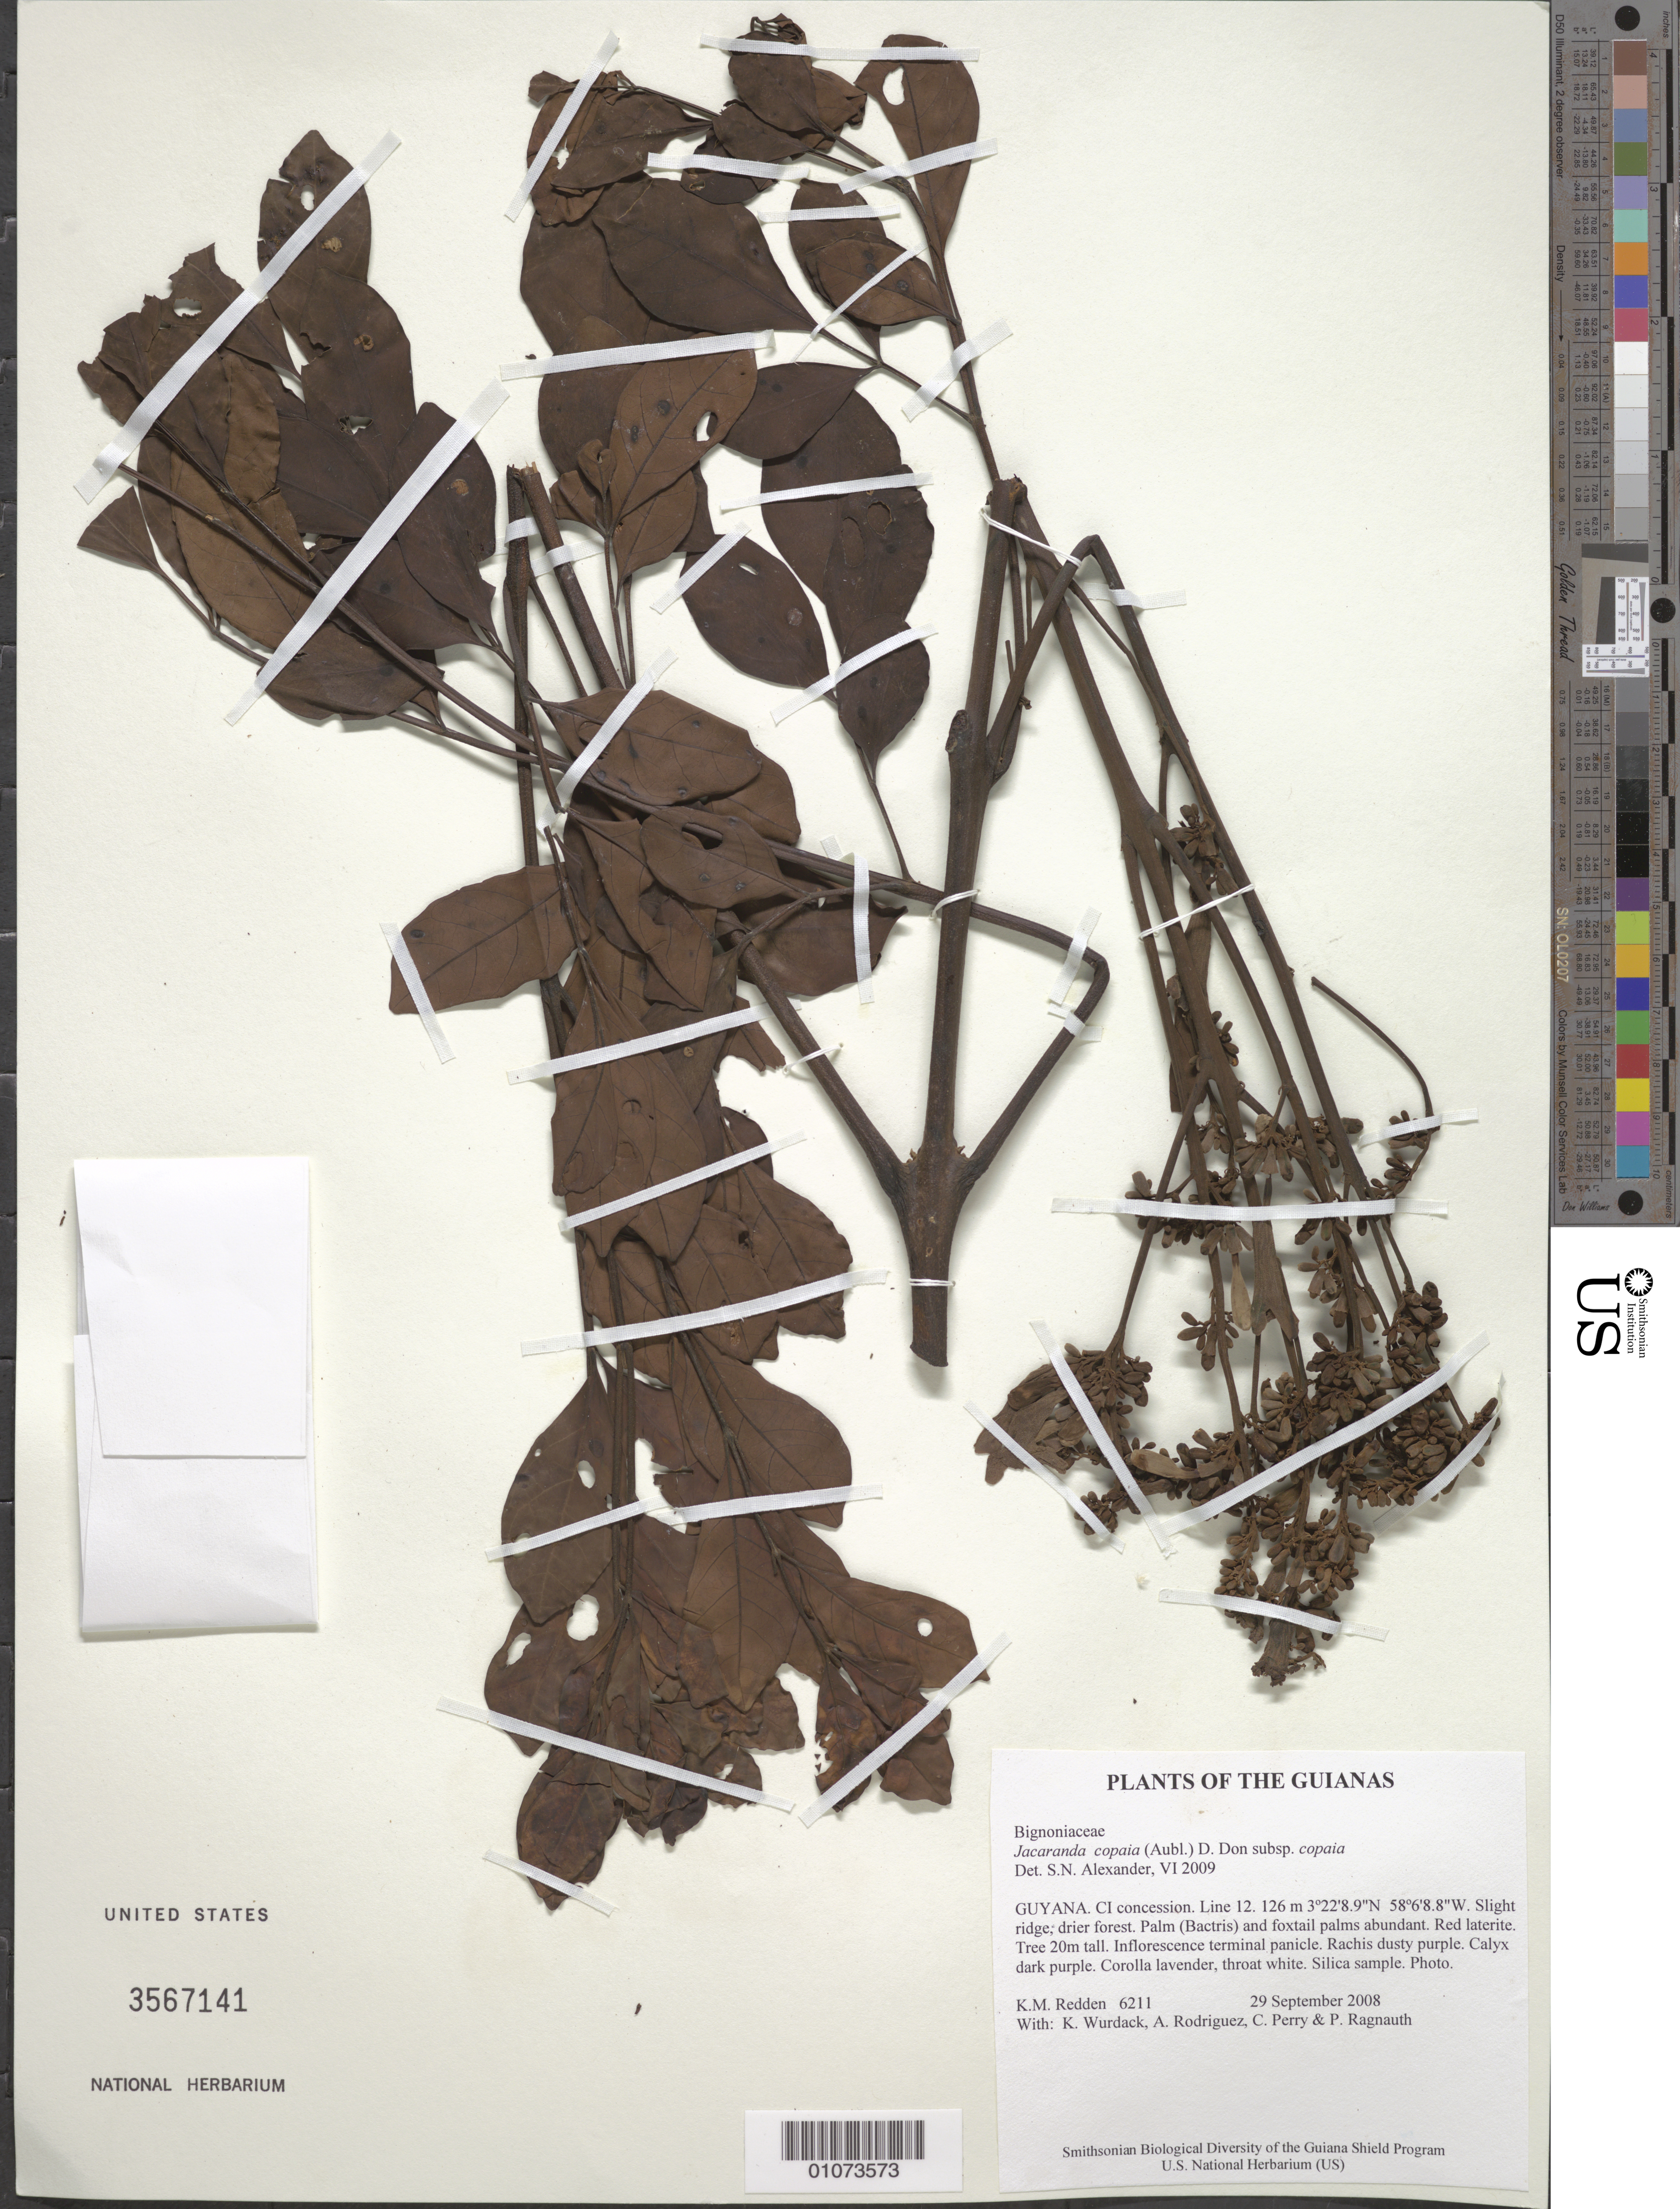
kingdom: Plantae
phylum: Tracheophyta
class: Magnoliopsida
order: Lamiales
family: Bignoniaceae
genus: Jacaranda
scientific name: Jacaranda copaia subsp. copaia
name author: (Aubl.) D. Don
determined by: Alexander, S. N.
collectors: K. M. Redden, K. Wurdack, A. Rodriguez, C. Perry & P. Ragnauth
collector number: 6211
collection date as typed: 29 September 2008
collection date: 2008-09-29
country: Guyana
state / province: U. Takutu-U. Essequibo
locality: CI concession. Line 12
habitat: Slight ridge, drier forest. Palm (Bactris) and foxtail palms abundant. Red laterite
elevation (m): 126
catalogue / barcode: US 3567141